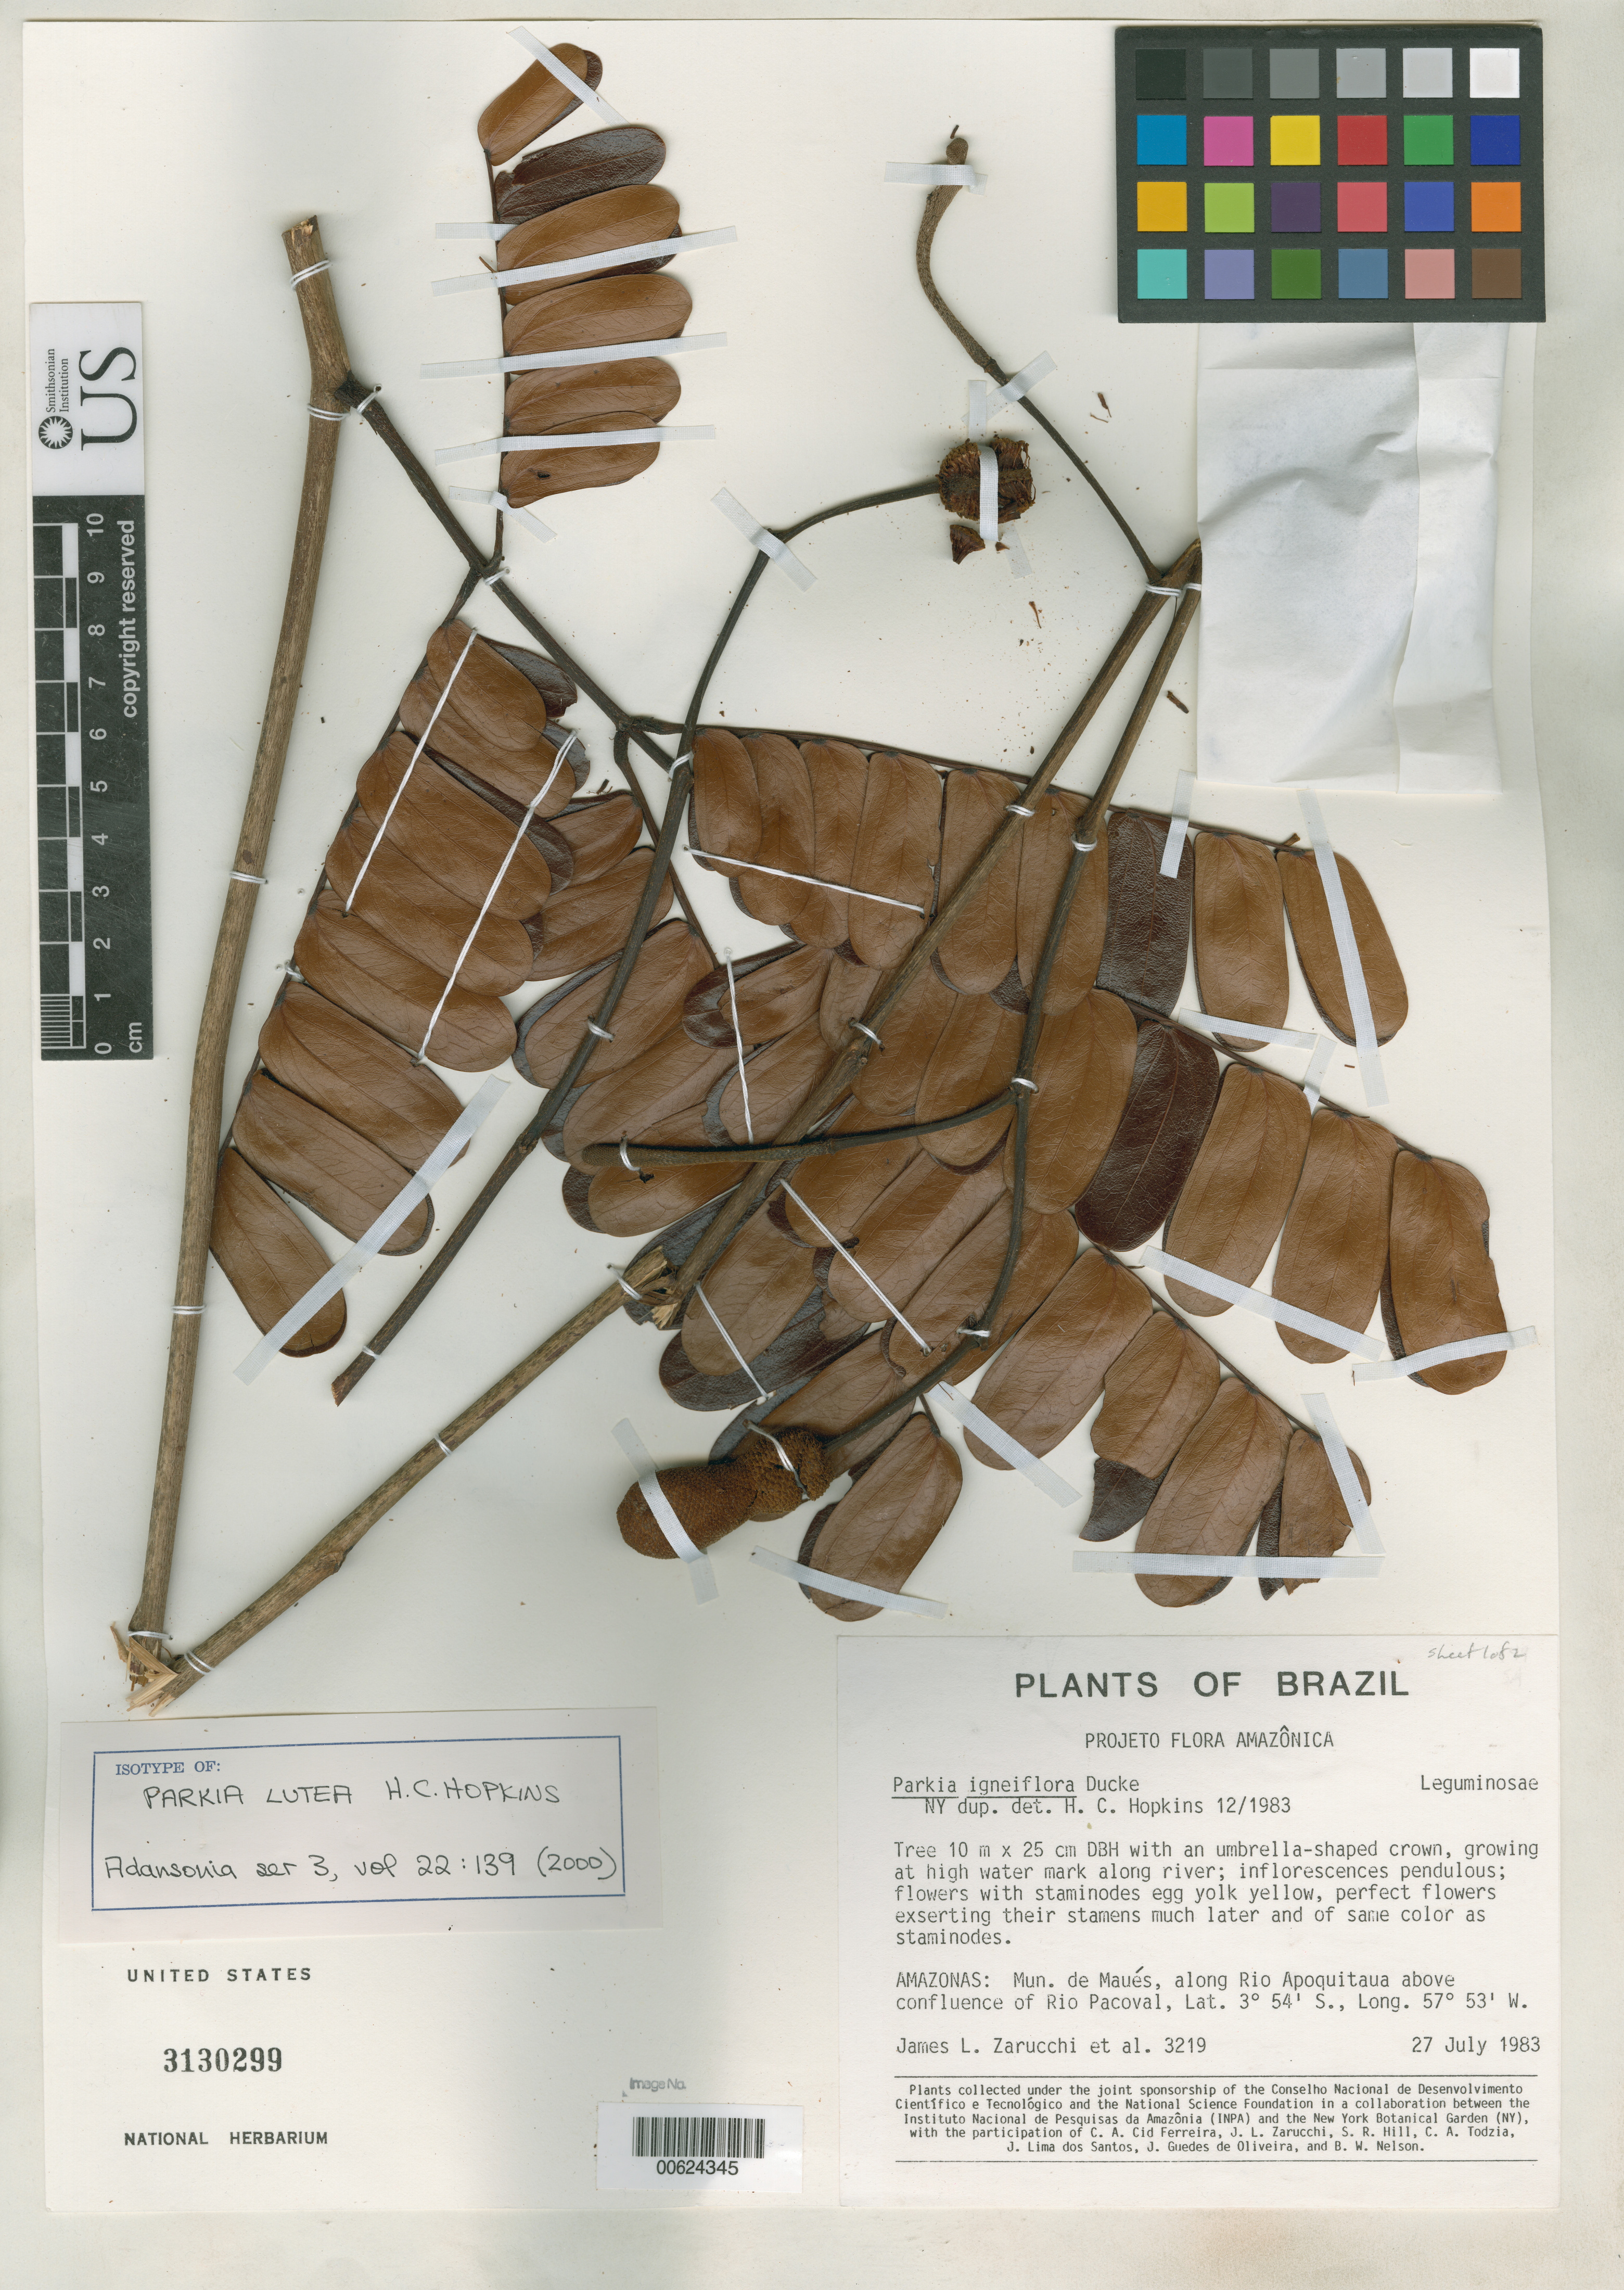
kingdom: Plantae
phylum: Tracheophyta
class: Magnoliopsida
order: Fabales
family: Fabaceae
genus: Parkia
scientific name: Parkia lutea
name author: H.C. Hopkins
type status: Isotype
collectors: J. L. Zarucchi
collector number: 3219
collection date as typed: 27 Jul 1983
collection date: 1983-07-27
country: Brazil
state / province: Amazônas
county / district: Maués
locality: Along Rio Apoquitaua above confluence of Rio Pacoval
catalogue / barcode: US 3130299